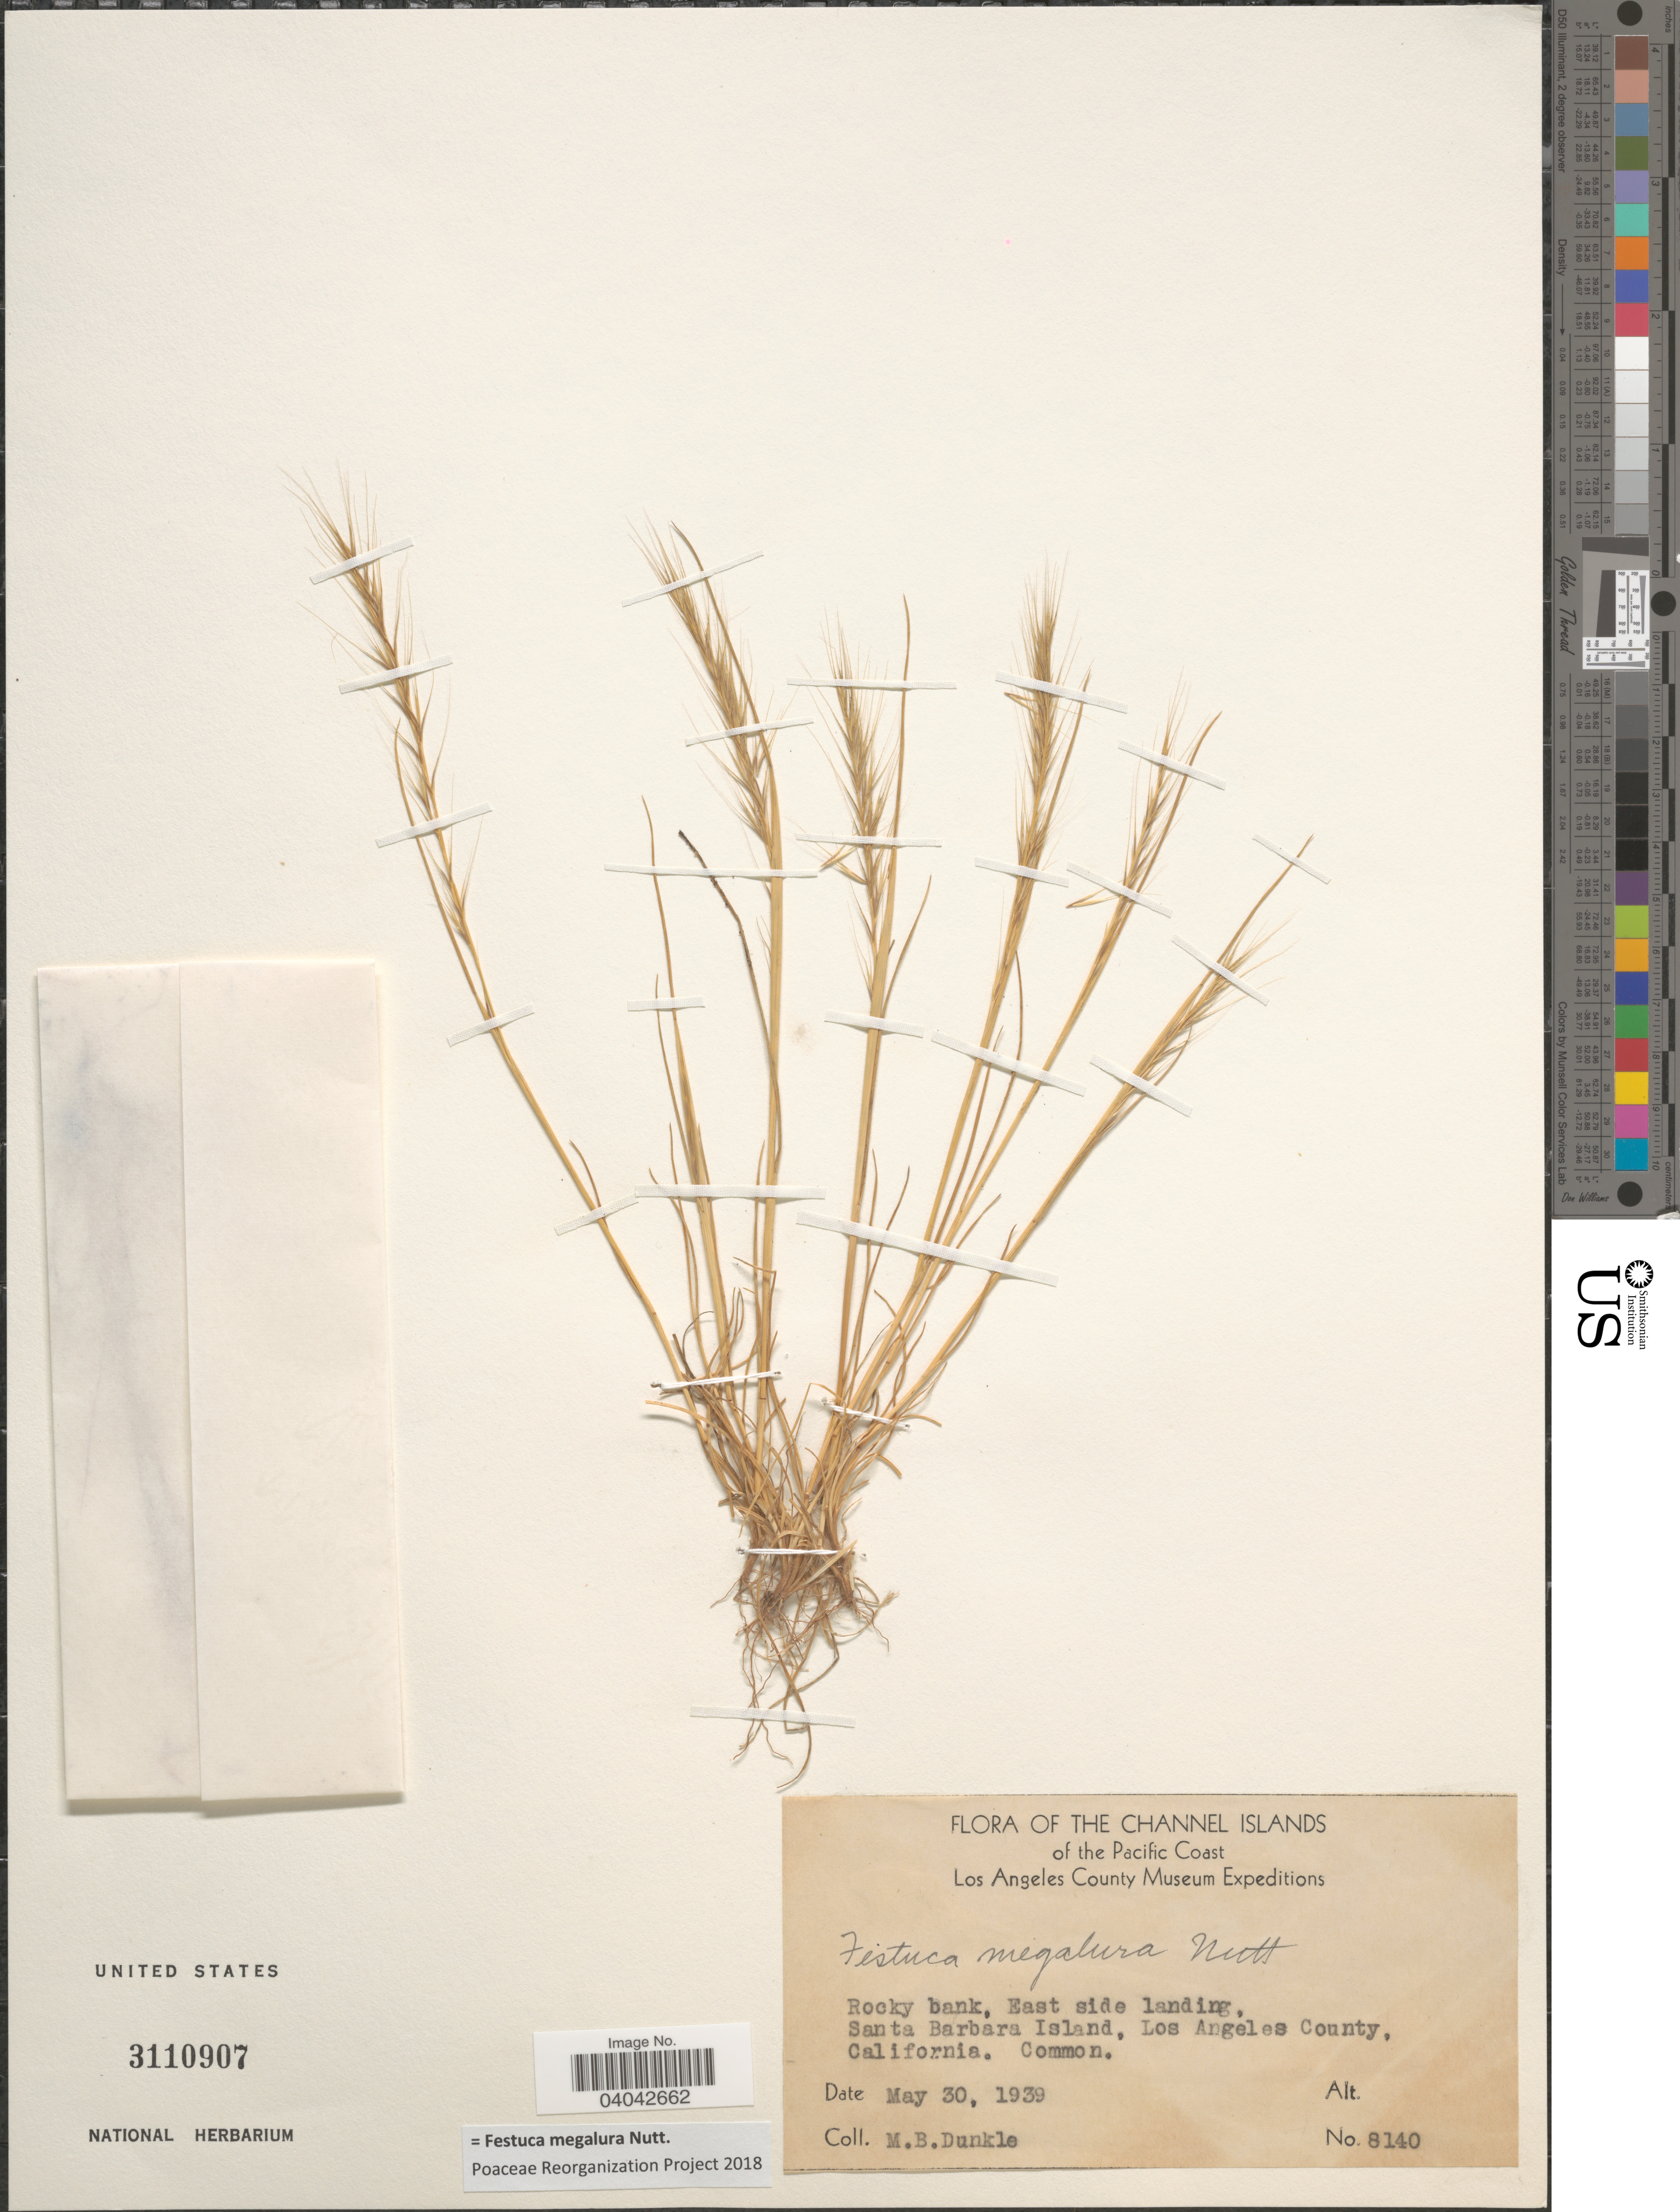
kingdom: Plantae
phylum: Tracheophyta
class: Liliopsida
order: Poales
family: Poaceae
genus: Festuca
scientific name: Festuca megalura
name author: Nutt.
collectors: M. Dunkle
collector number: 8140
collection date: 1939-05-30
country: United States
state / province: California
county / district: Los Angeles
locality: Channel Islands of the Pacific Coast. Rocky bank, East side landing, Santa Barbara Island, Los Angeles County.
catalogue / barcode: US 3110907